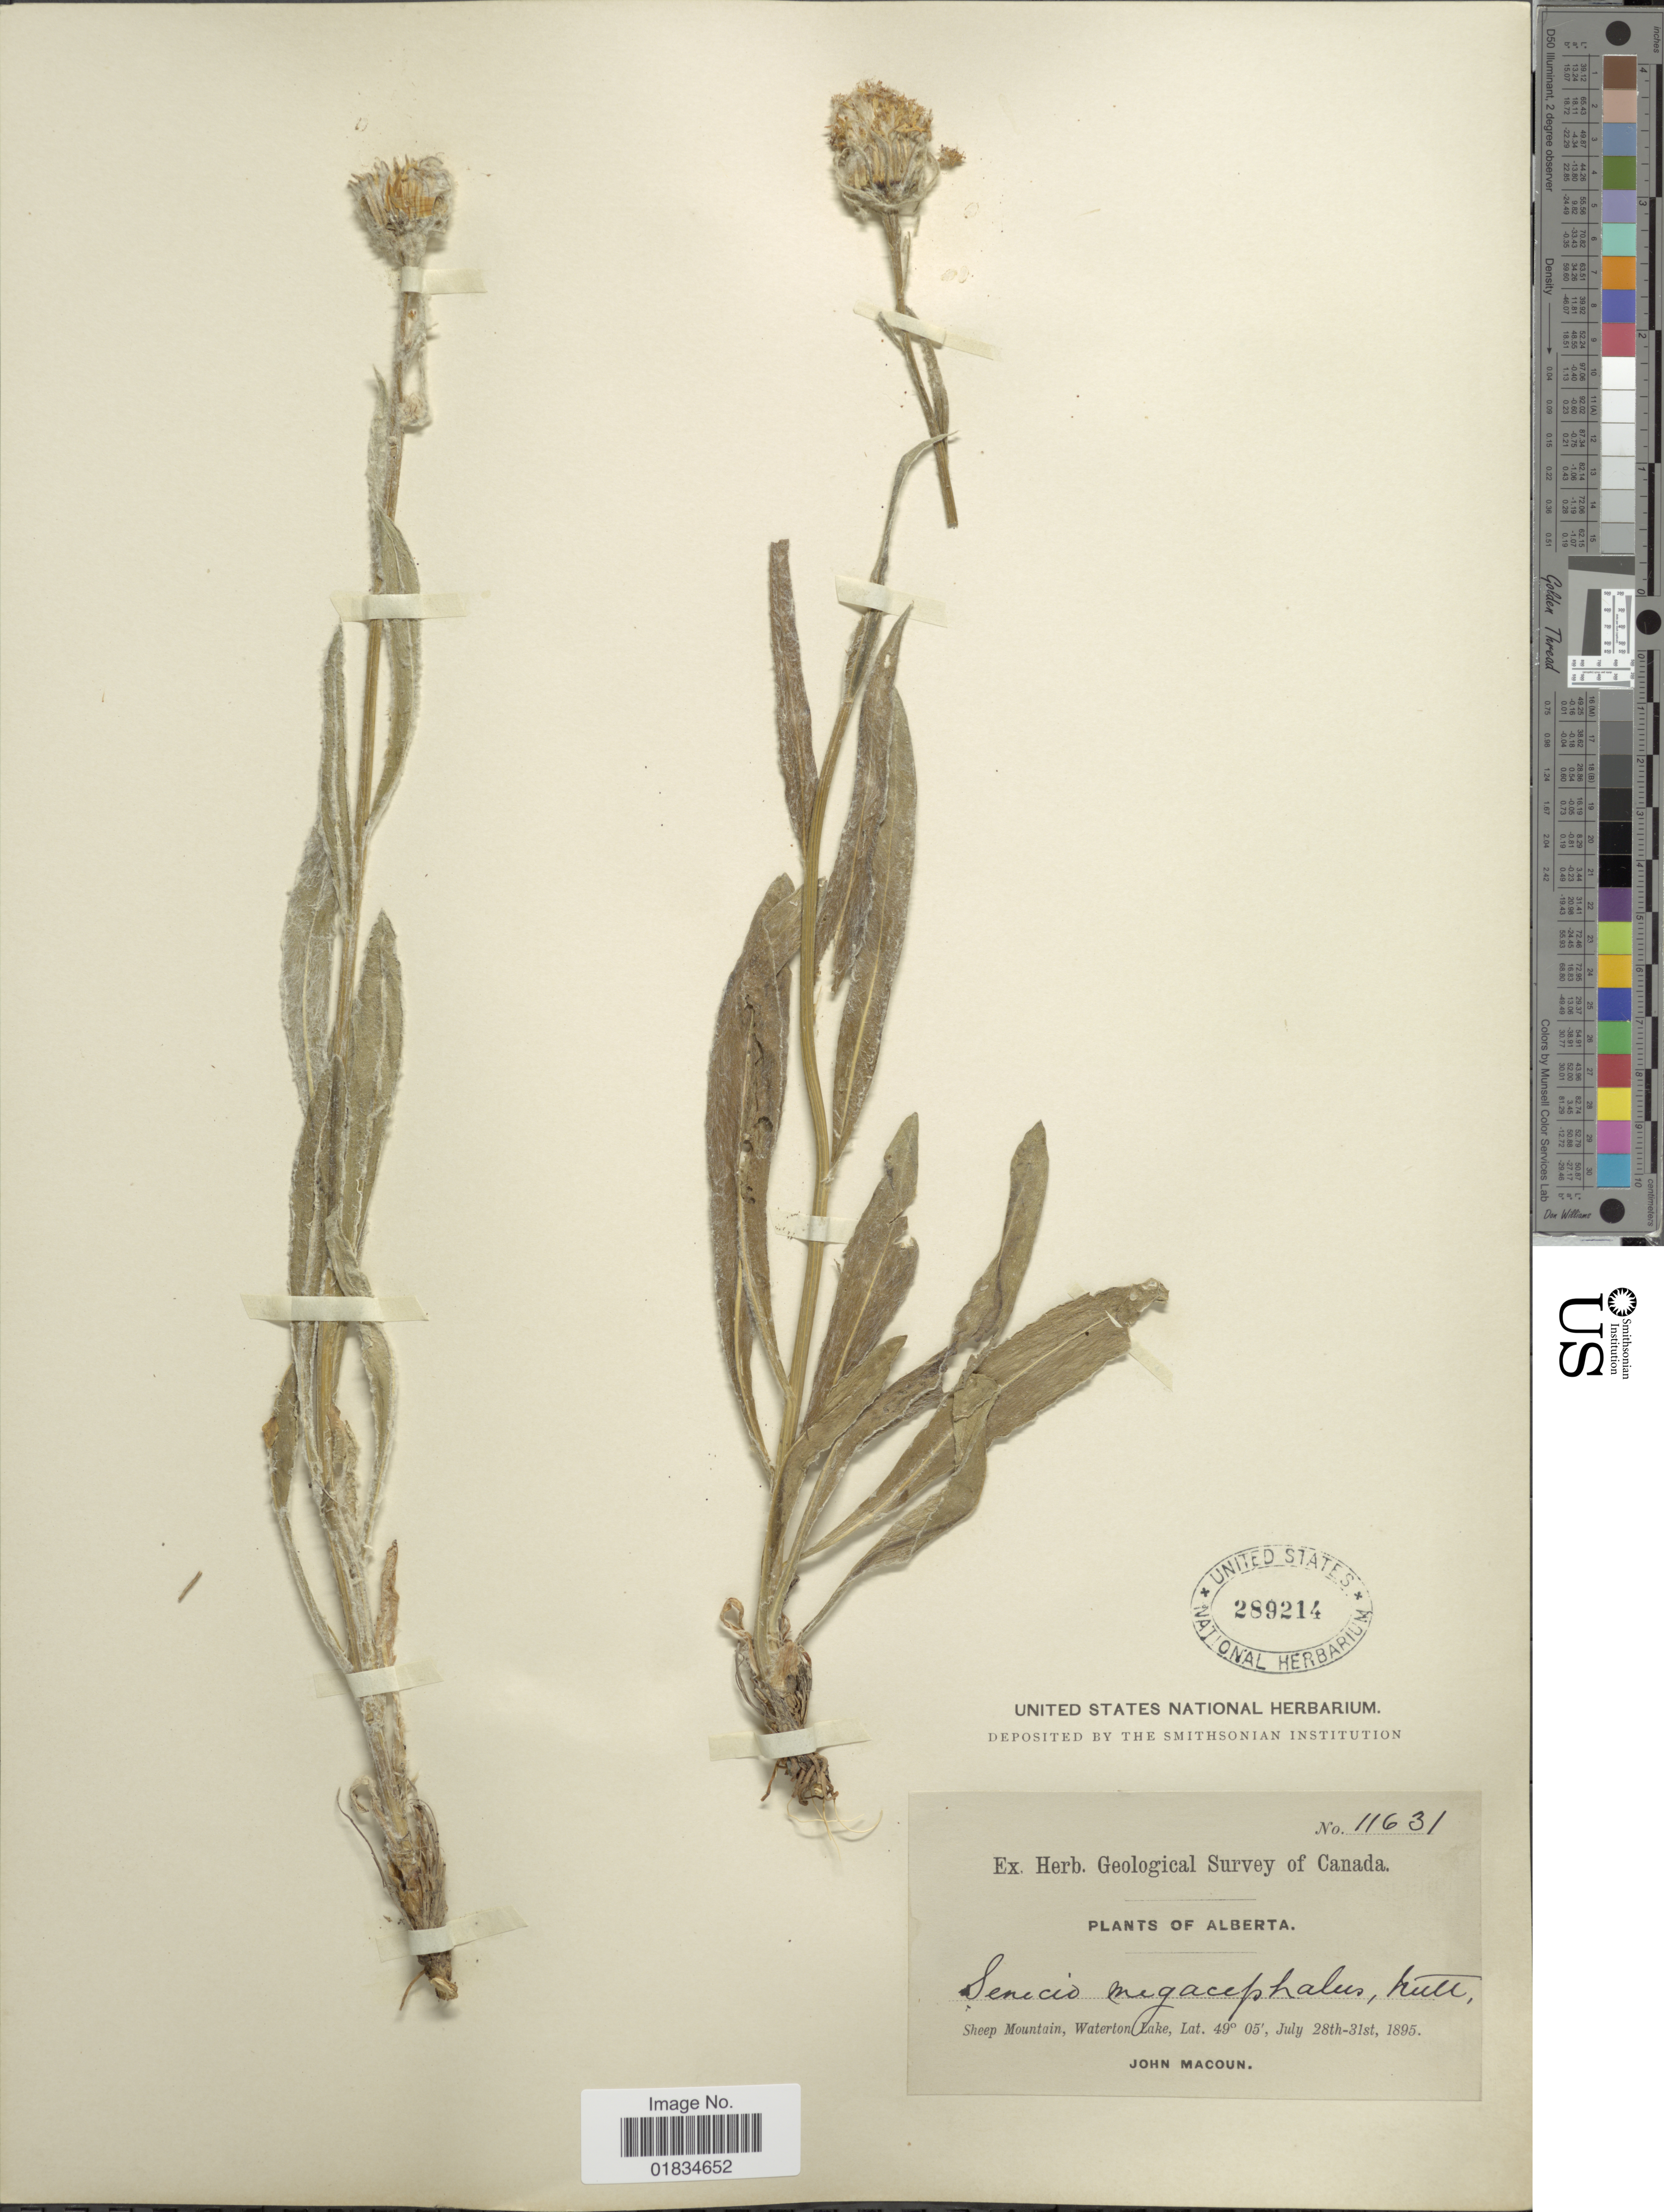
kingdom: Plantae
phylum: Tracheophyta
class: Magnoliopsida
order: Asterales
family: Asteraceae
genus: Senecio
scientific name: Senecio megacephalus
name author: Nutt.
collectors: J. Macoun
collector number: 11631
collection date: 1895-07-28/1895-08-31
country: Canada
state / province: Alberta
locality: Sheep Mountain, Waterton Lake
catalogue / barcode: US 289214